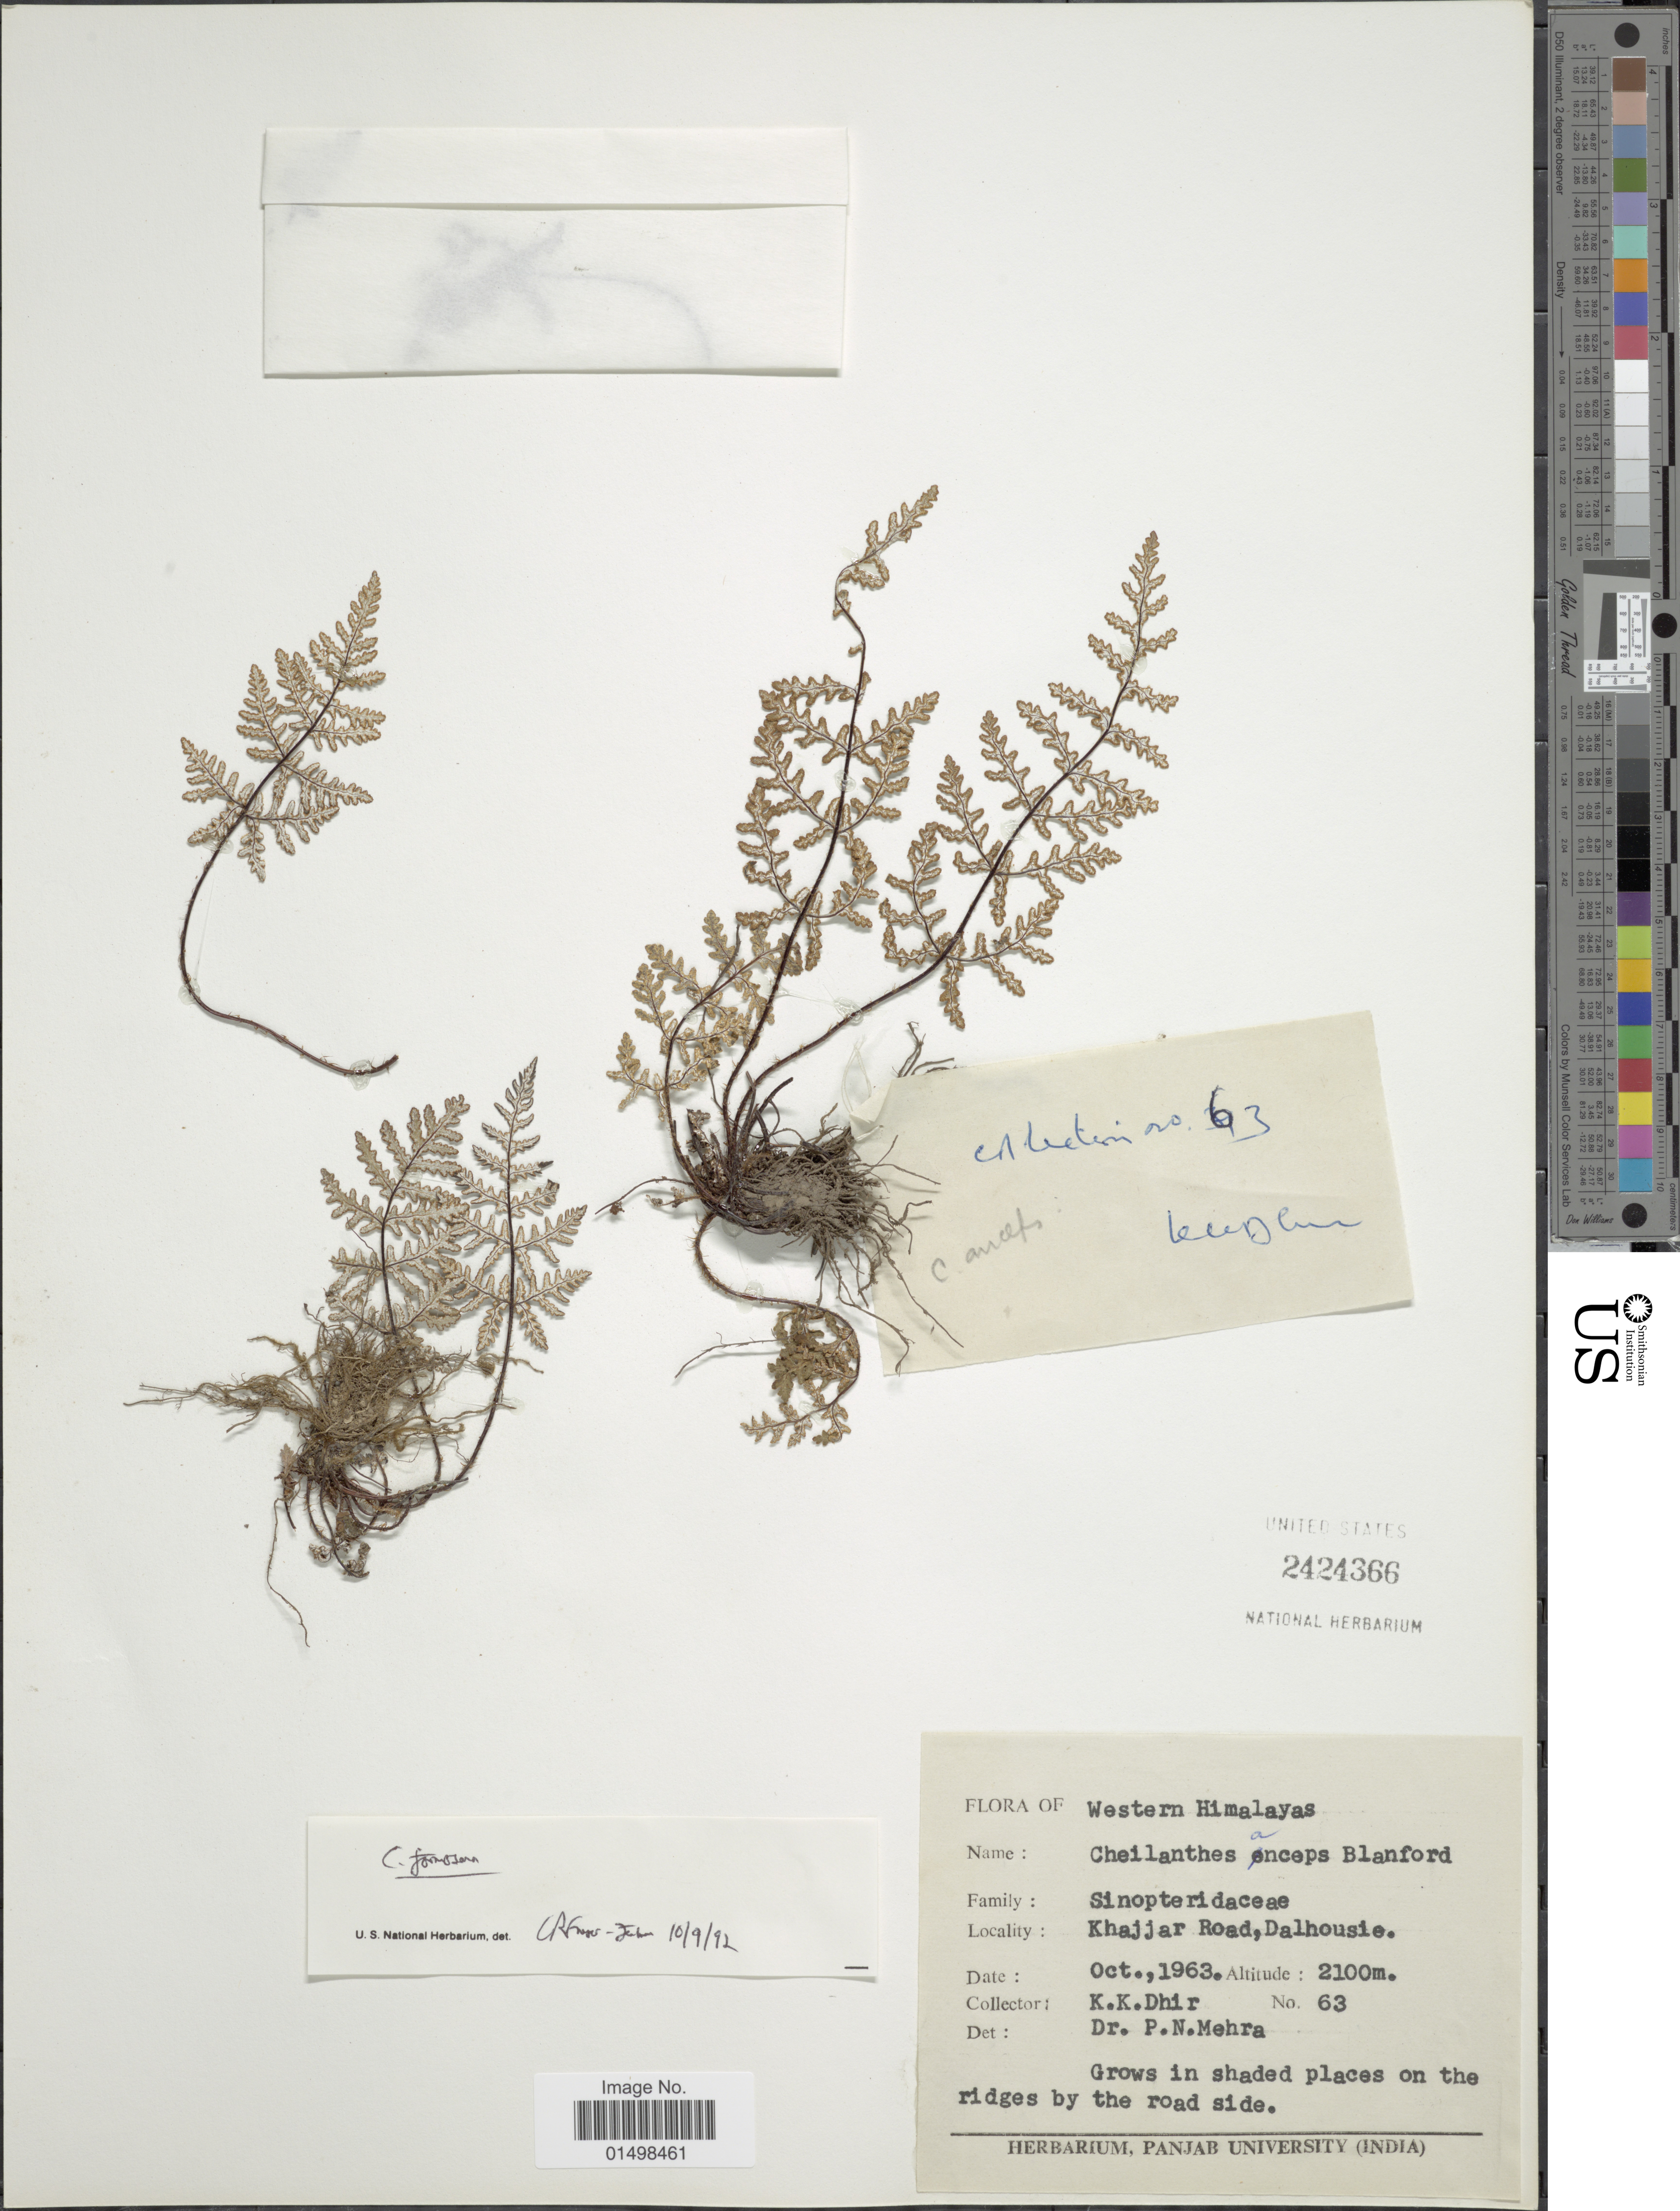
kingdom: Plantae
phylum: Tracheophyta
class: Polypodiopsida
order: Polypodiales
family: Pteridaceae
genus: Aleuritopteris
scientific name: Aleuritopteris anceps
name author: (Blanf.) Panigrahi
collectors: K. Dhir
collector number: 63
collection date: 1963-10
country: India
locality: Flora of Western Himalayas, Khajjar Road, Dalhousie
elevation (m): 2100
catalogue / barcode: US 2424366